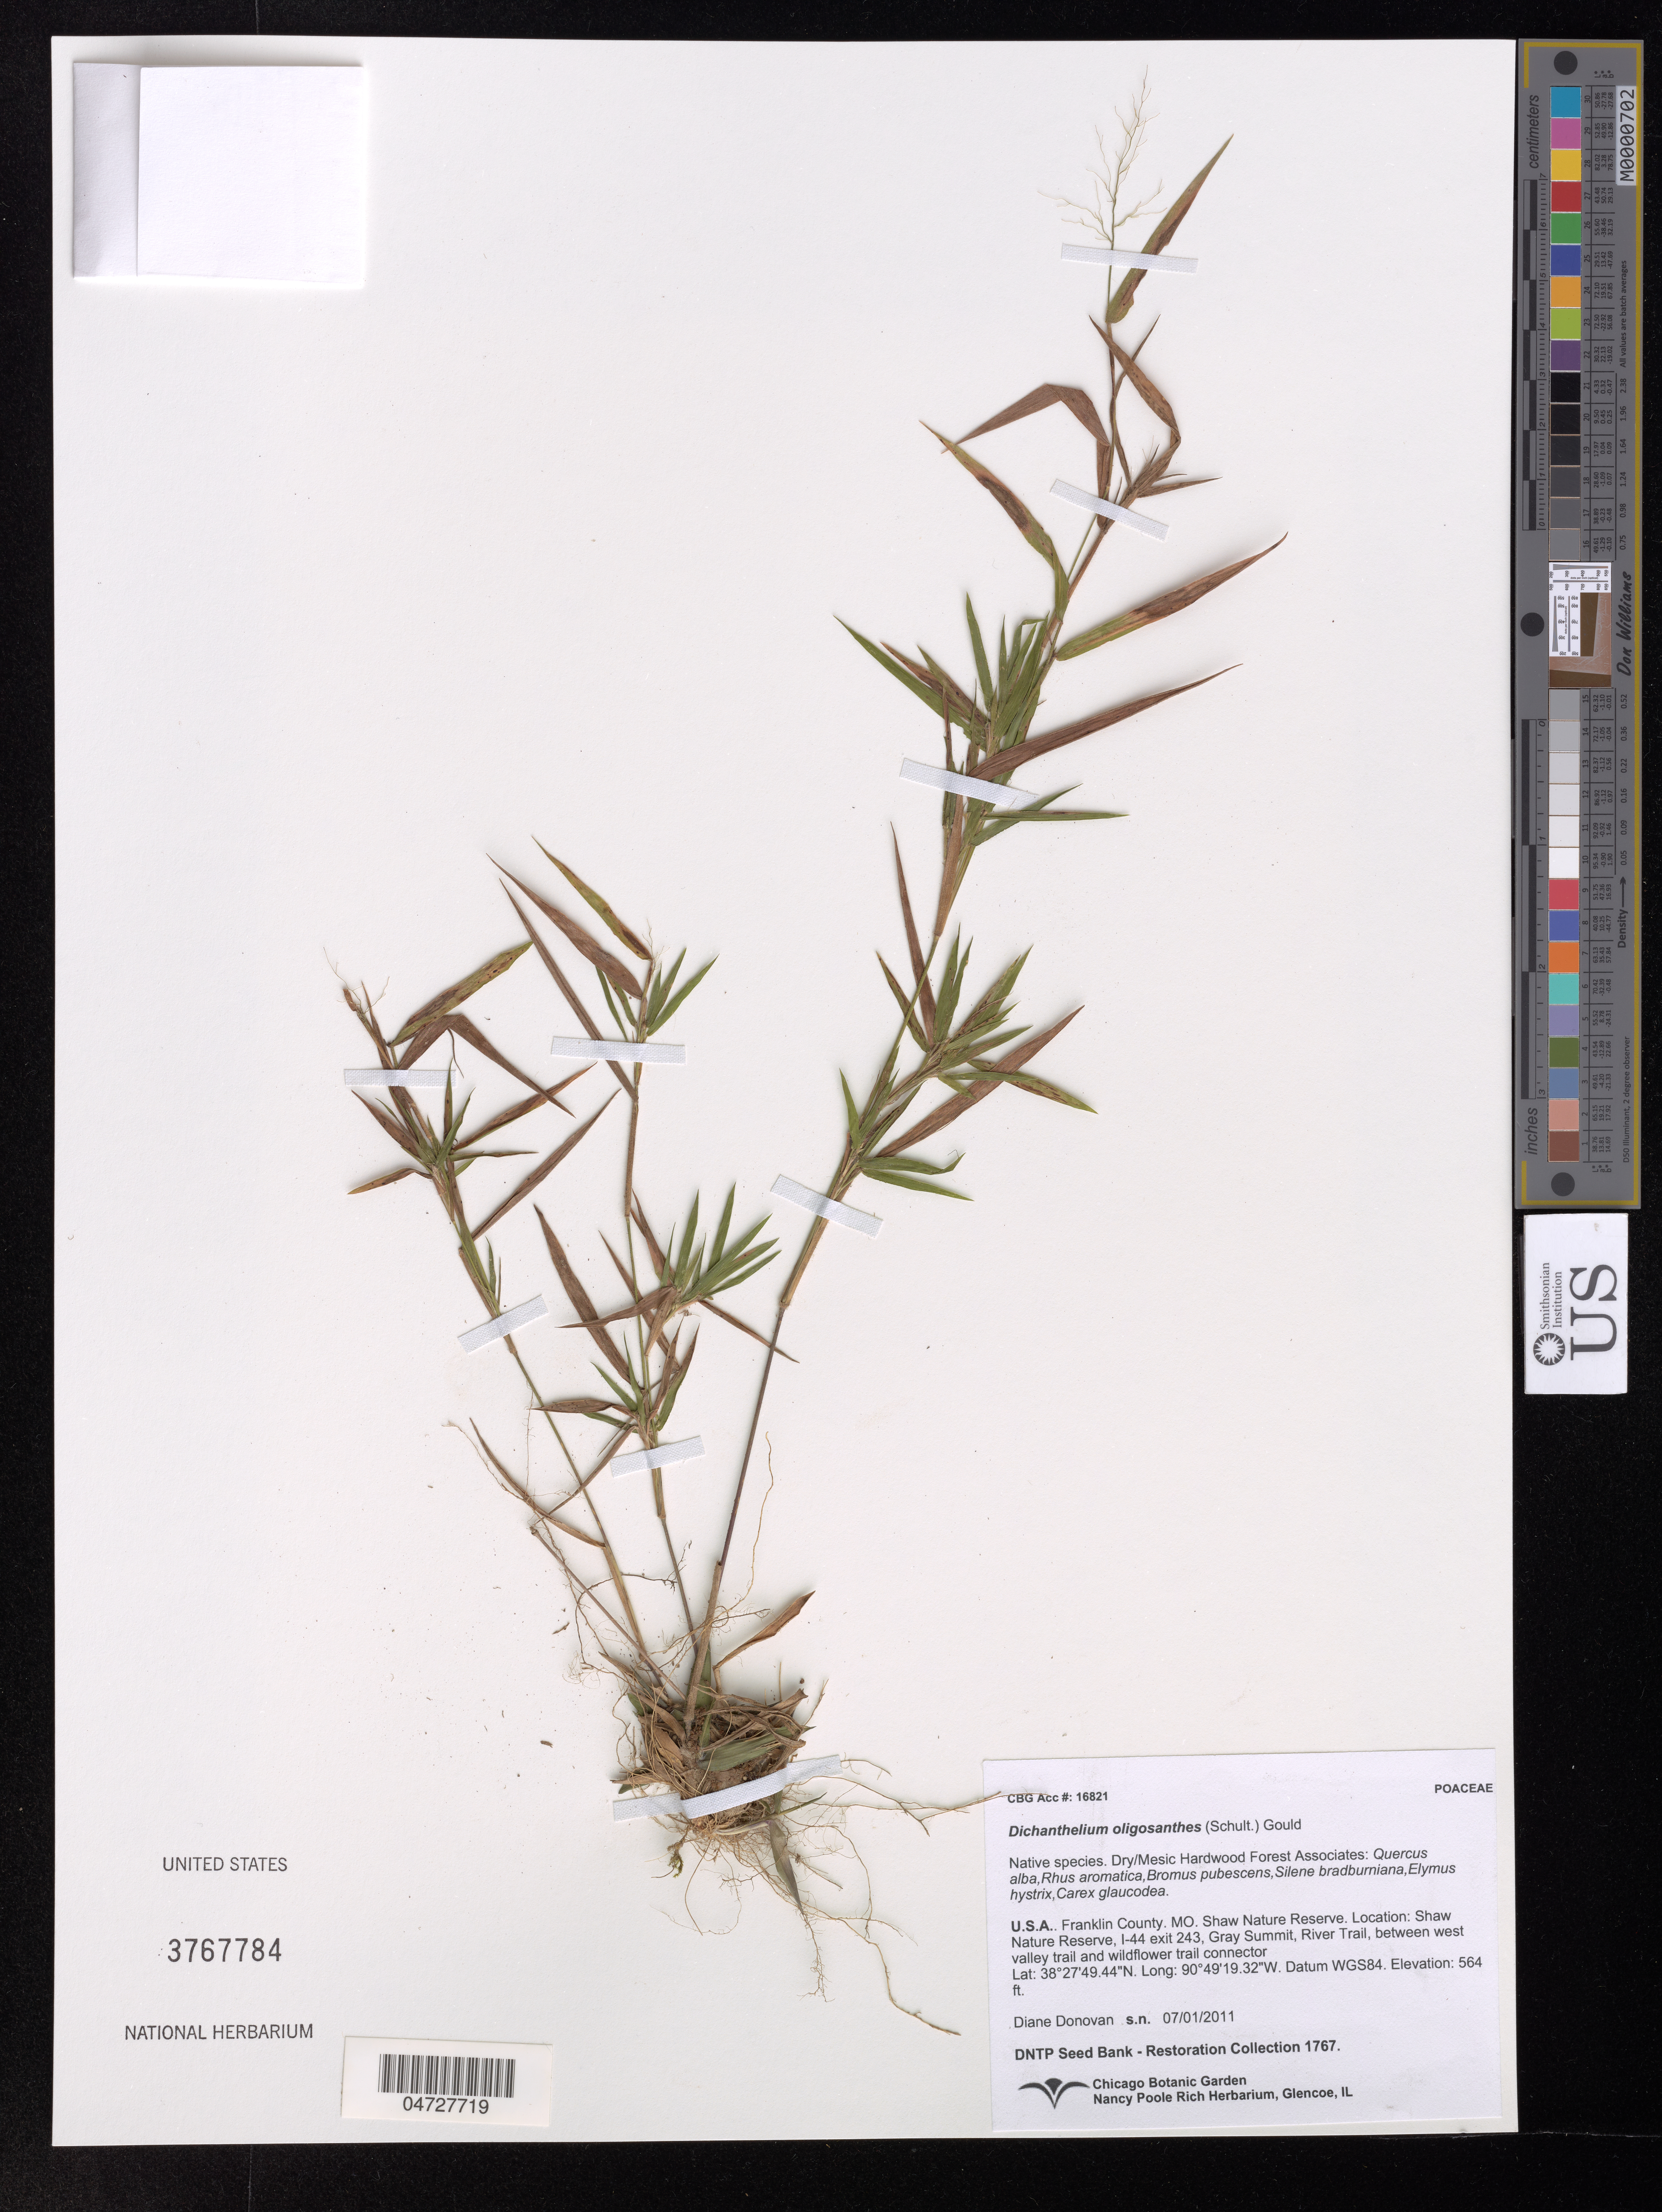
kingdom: Plantae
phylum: Tracheophyta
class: Liliopsida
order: Poales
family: Poaceae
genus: Dichanthelium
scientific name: Dichanthelium oligosanthes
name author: (Schult.) Gould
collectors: D. Donovan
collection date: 2011-01-07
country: United States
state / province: Missouri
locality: Franklin County. MO. Shaw Nature Reserve.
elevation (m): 172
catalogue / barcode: US 3767784